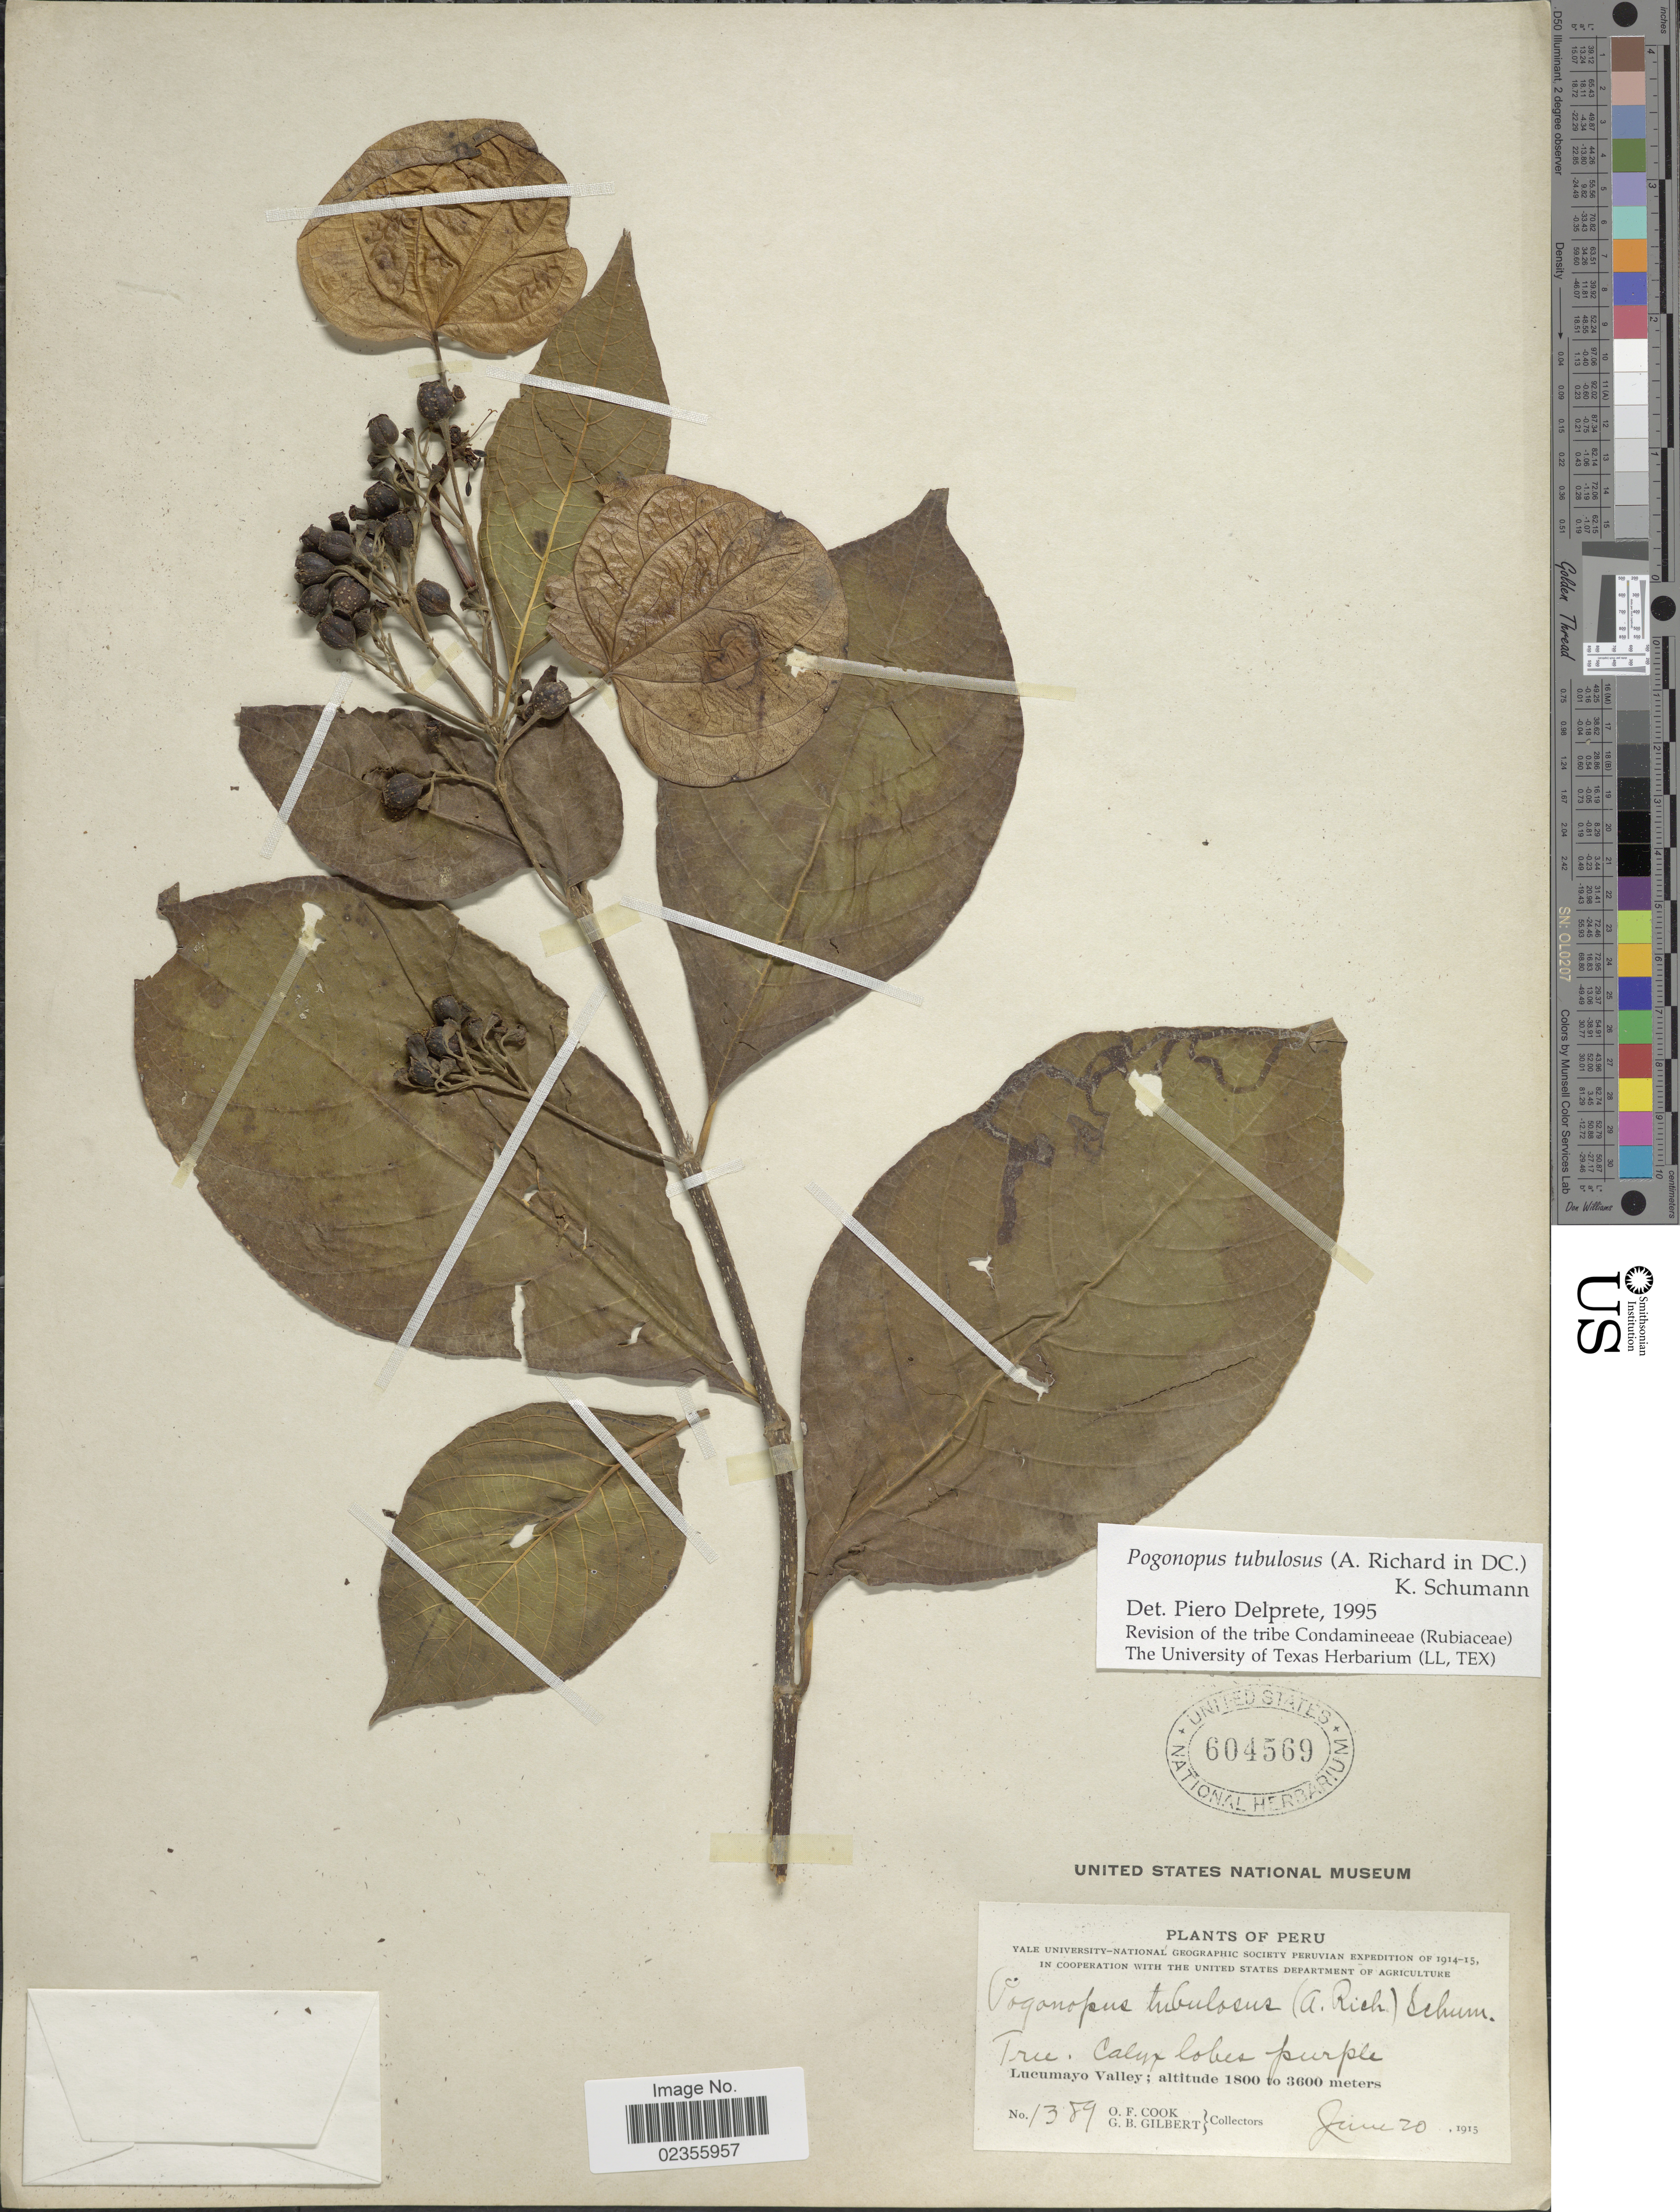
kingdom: Plantae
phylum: Tracheophyta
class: Magnoliopsida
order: Gentianales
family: Rubiaceae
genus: Pogonopus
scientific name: Pogonopus tubulosus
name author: (A. Rich. in DC.) K. Schum.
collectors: O. F. Cook & G. B. Gilbert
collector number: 1389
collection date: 1915-06-20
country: Peru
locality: Lucumayo Valley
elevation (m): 1800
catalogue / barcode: US 604569